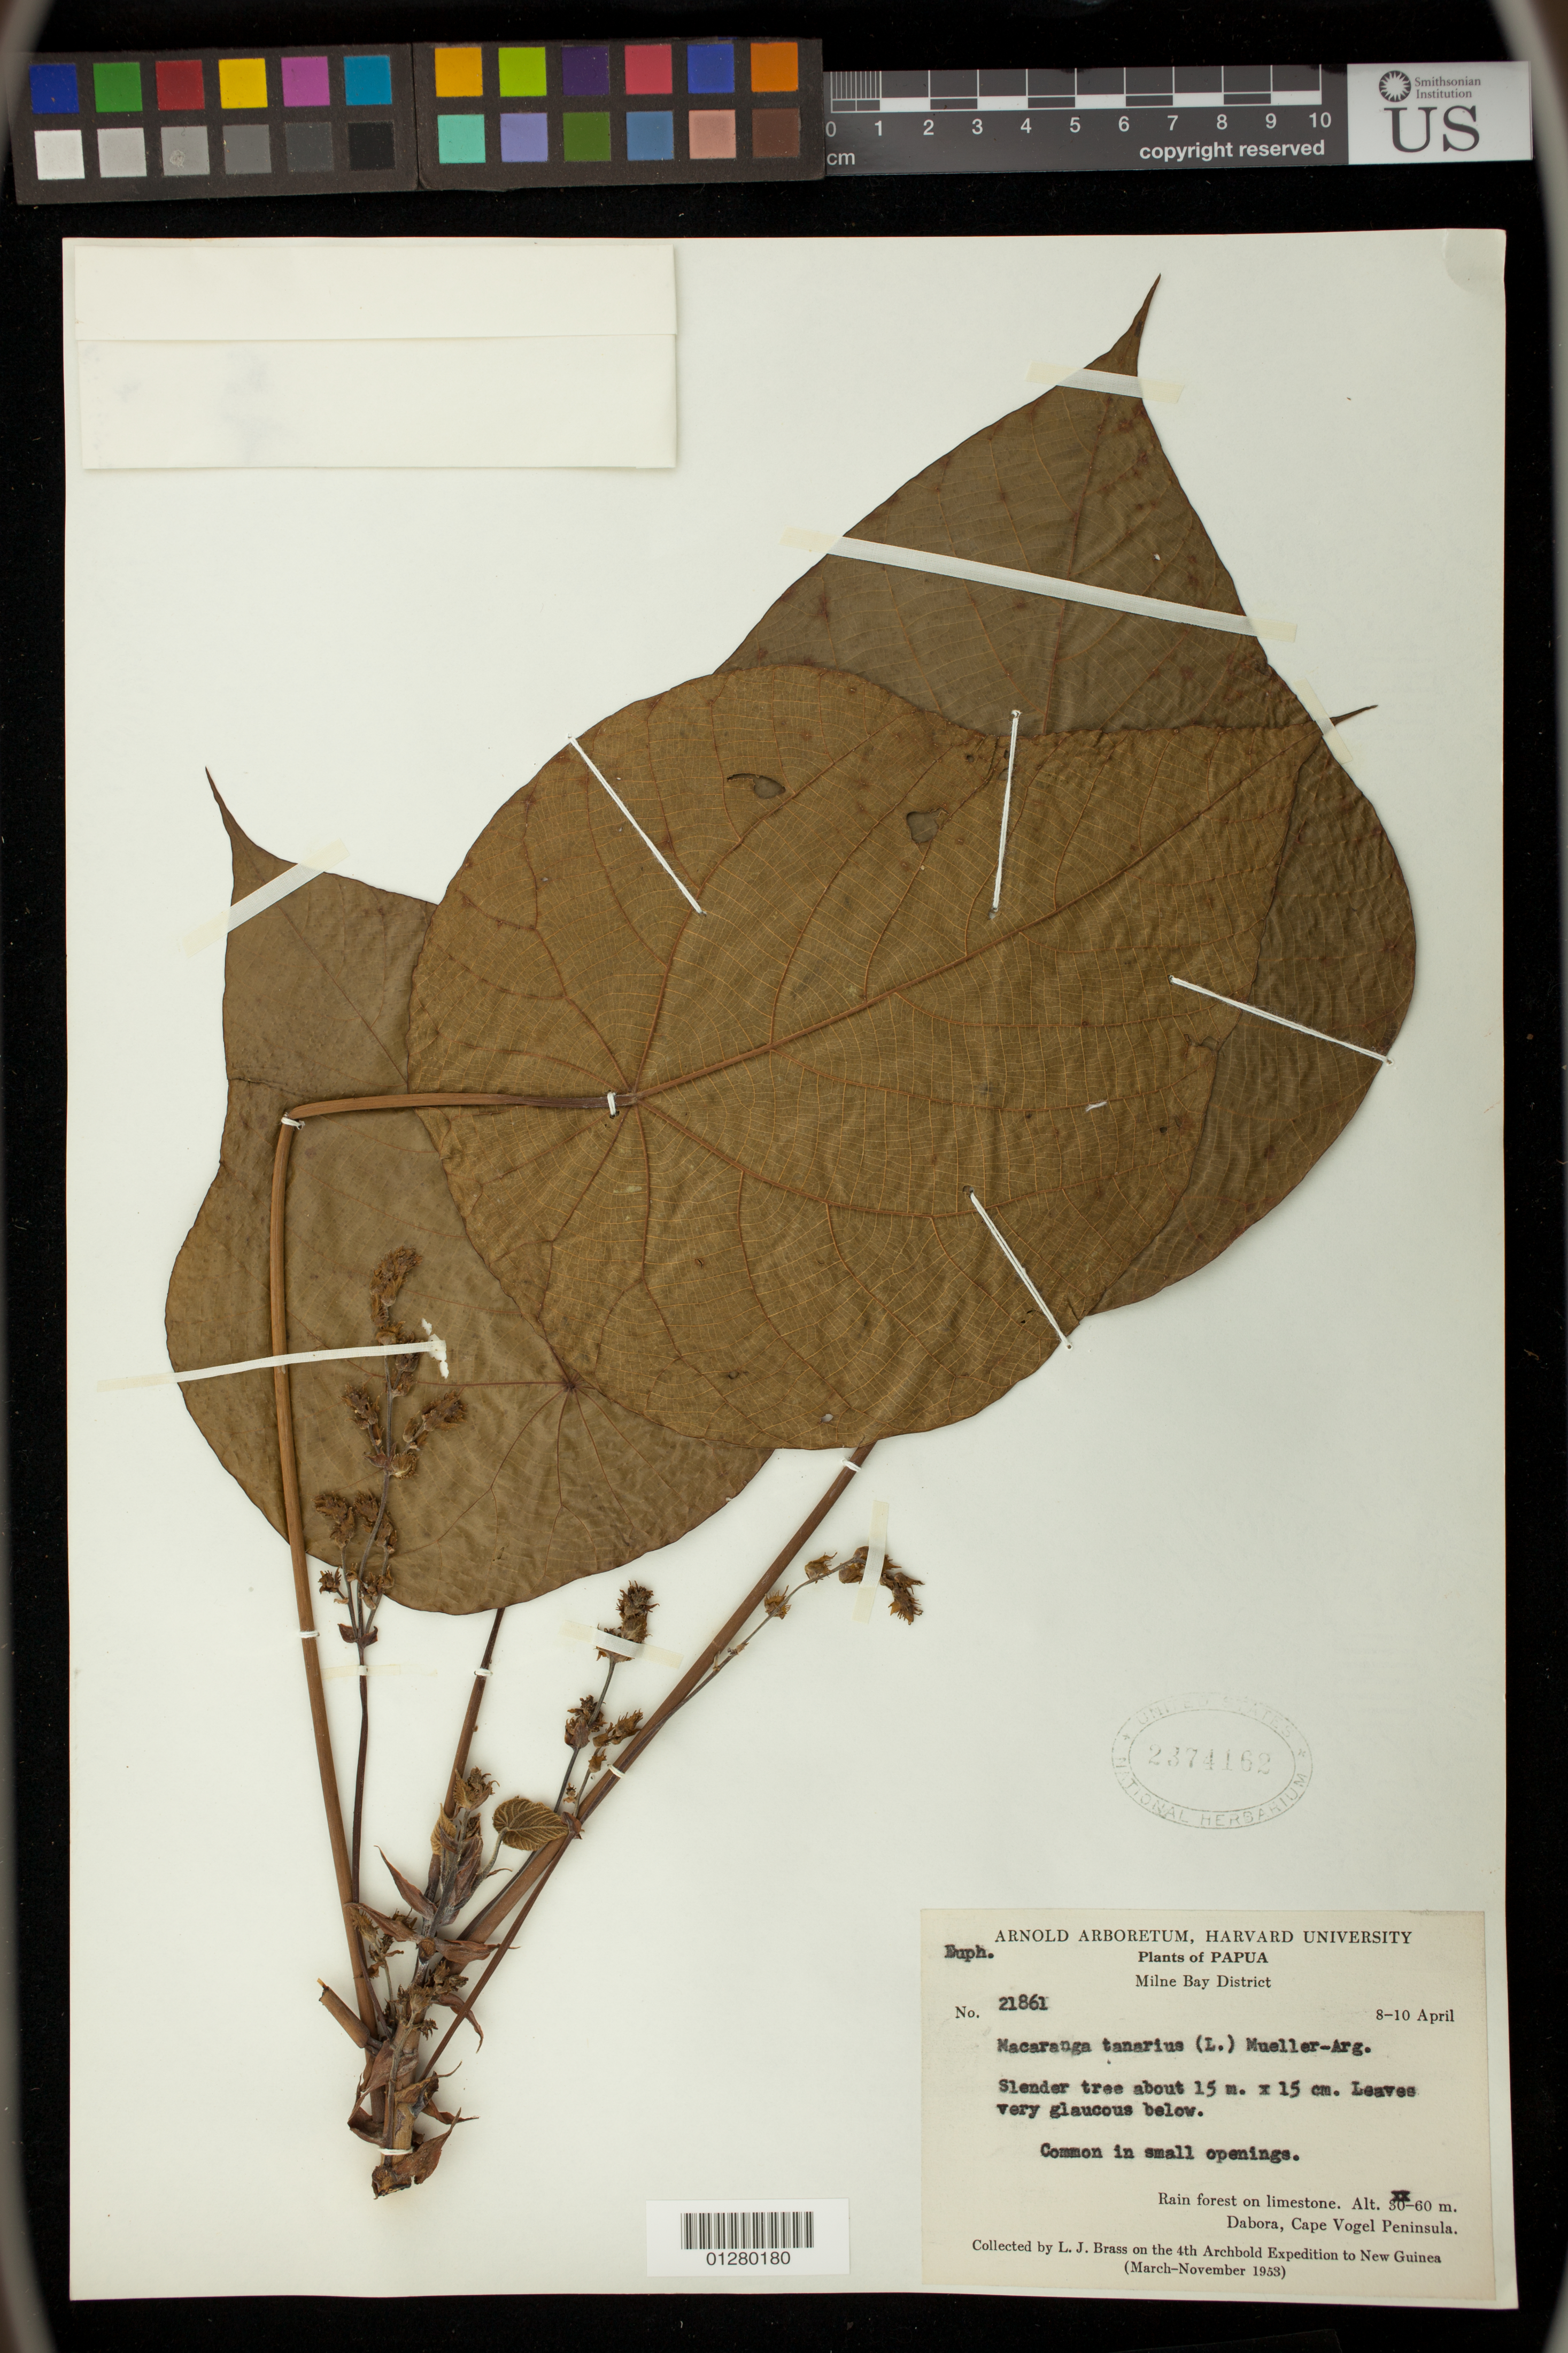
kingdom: Plantae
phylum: Tracheophyta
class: Magnoliopsida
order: Malpighiales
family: Euphorbiaceae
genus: Macaranga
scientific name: Macaranga tanarius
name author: (L.) Müll. Arg.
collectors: L. J. Brass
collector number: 21861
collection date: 1953-04-08/1953-04-10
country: Papua New Guinea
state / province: Milne Bay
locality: Dabora, Cape Vogel Peninsula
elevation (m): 30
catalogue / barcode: US 2374162